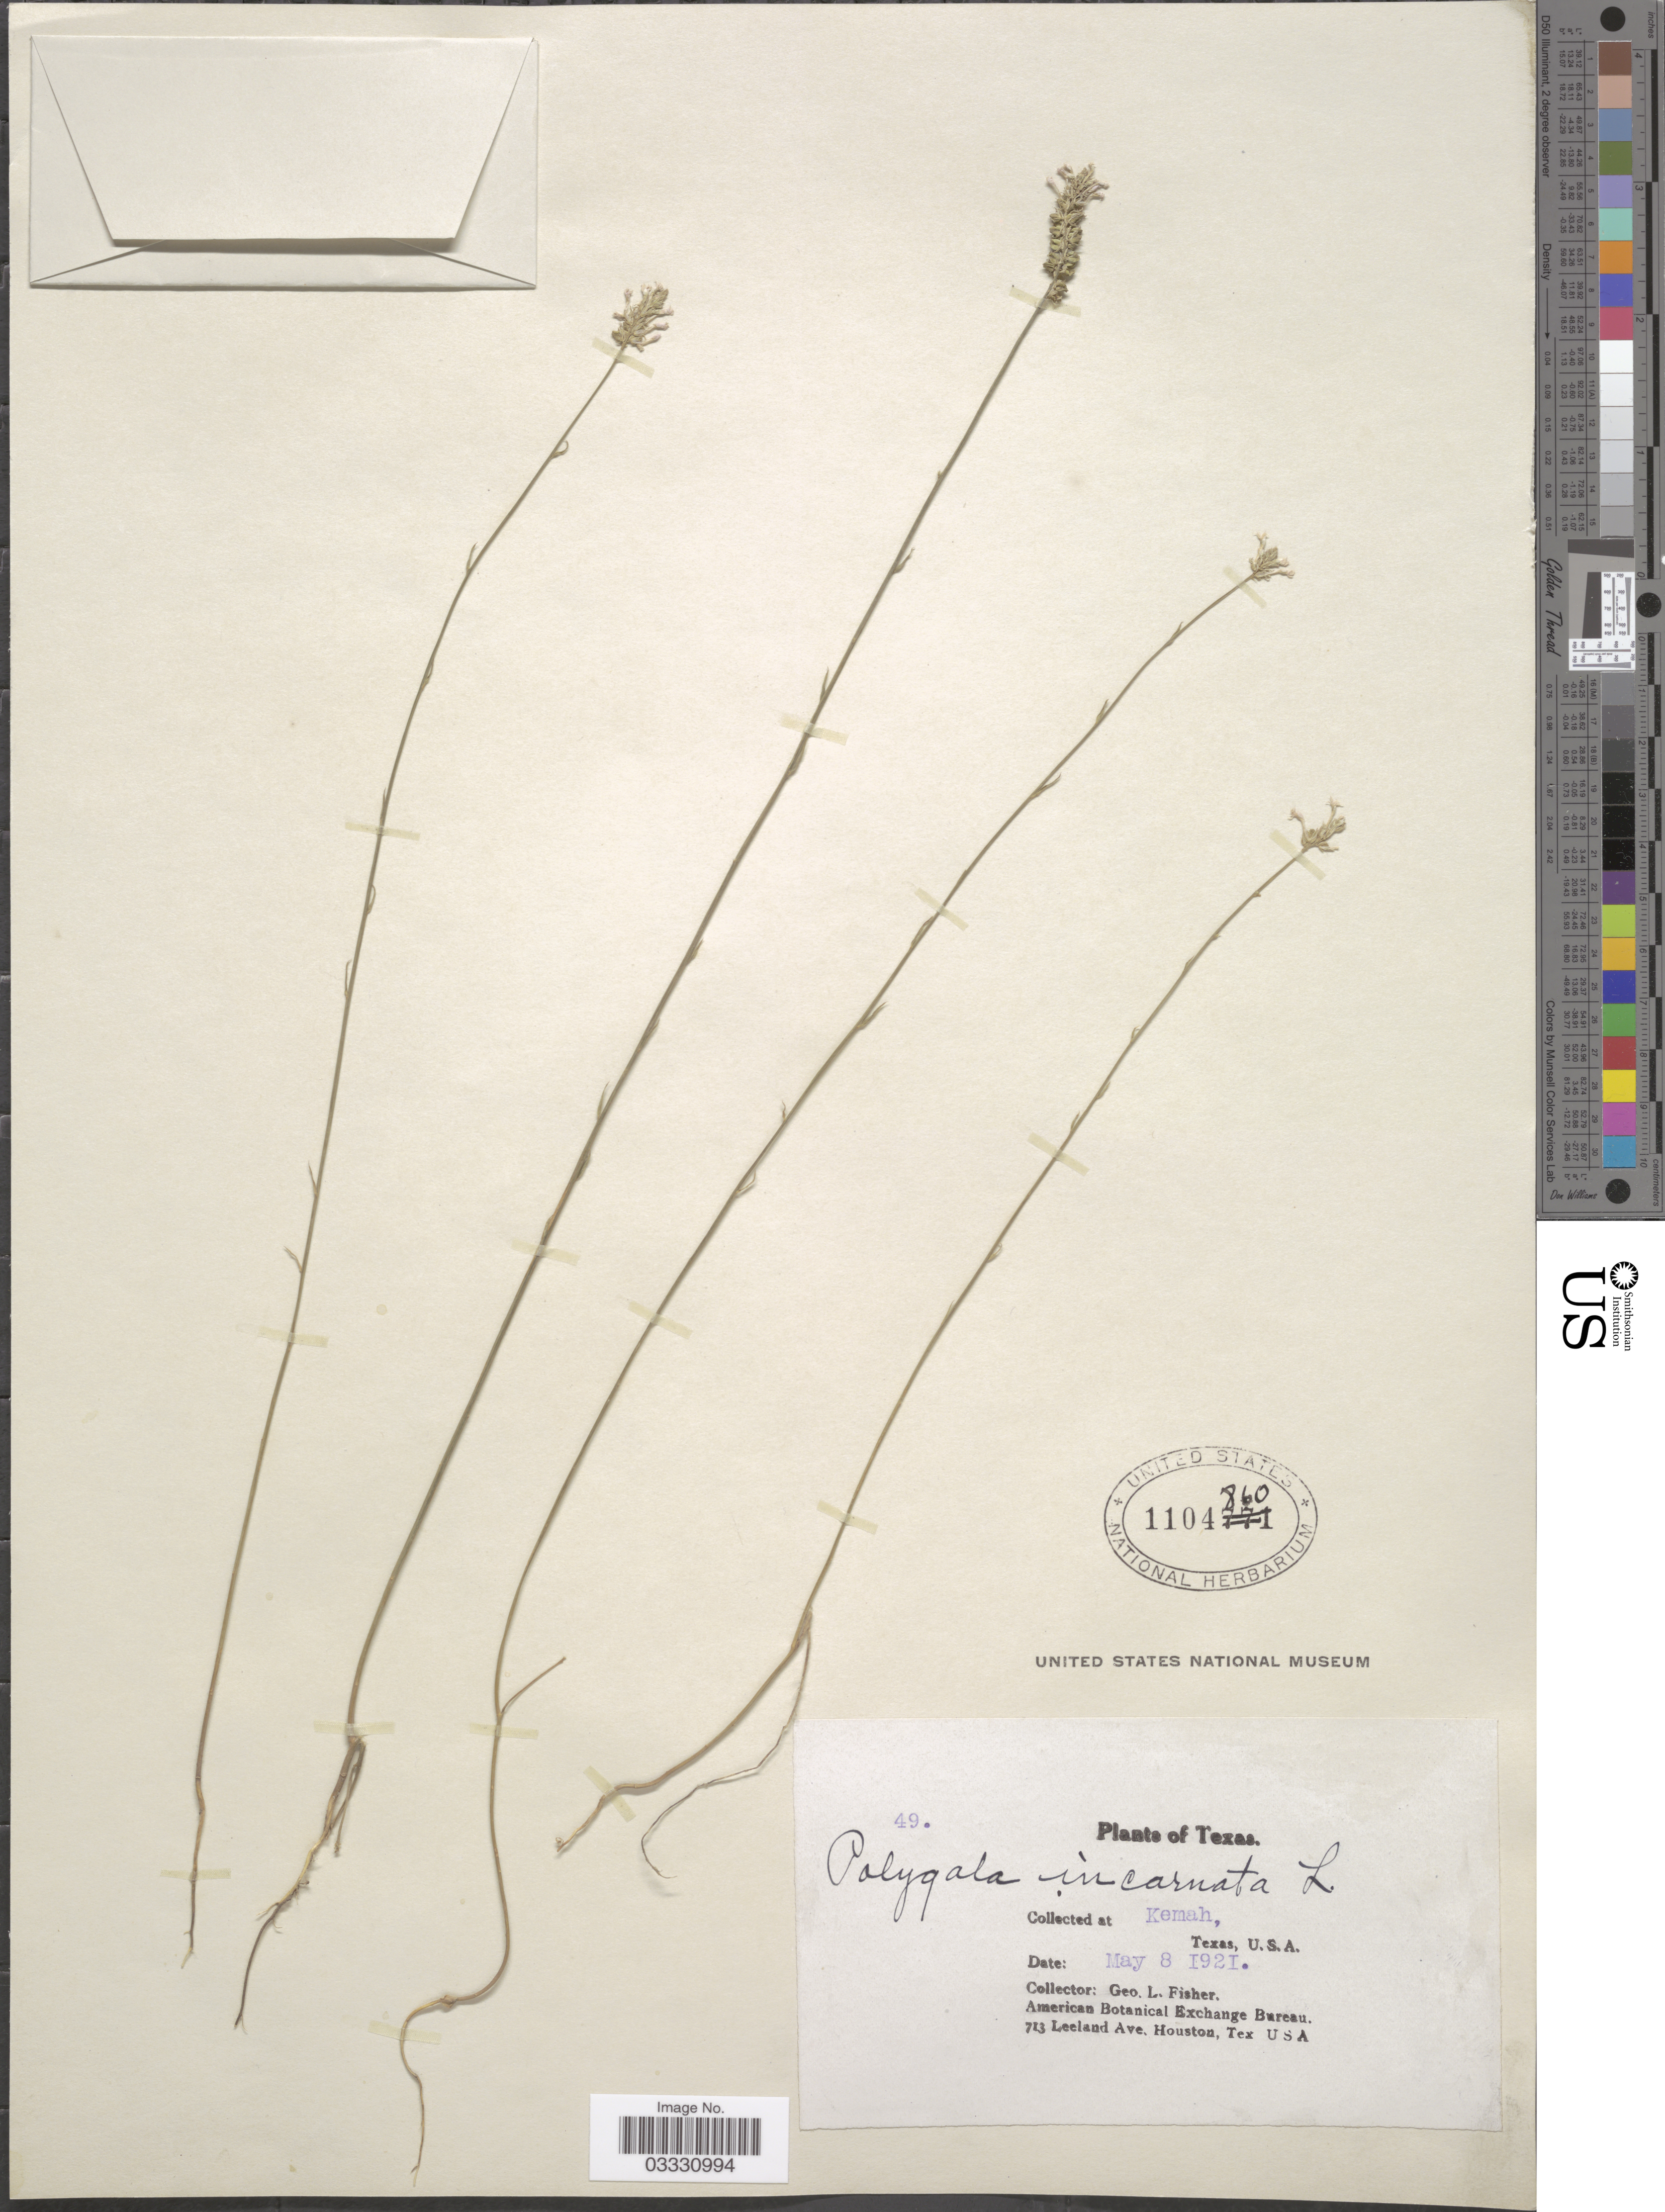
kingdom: Plantae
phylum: Tracheophyta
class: Magnoliopsida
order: Fabales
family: Polygalaceae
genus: Polygala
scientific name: Polygala incarnata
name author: L.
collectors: G. L. Fisher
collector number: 49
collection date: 1921-05-08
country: United States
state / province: Texas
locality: At Kemah.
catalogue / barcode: US 1104860